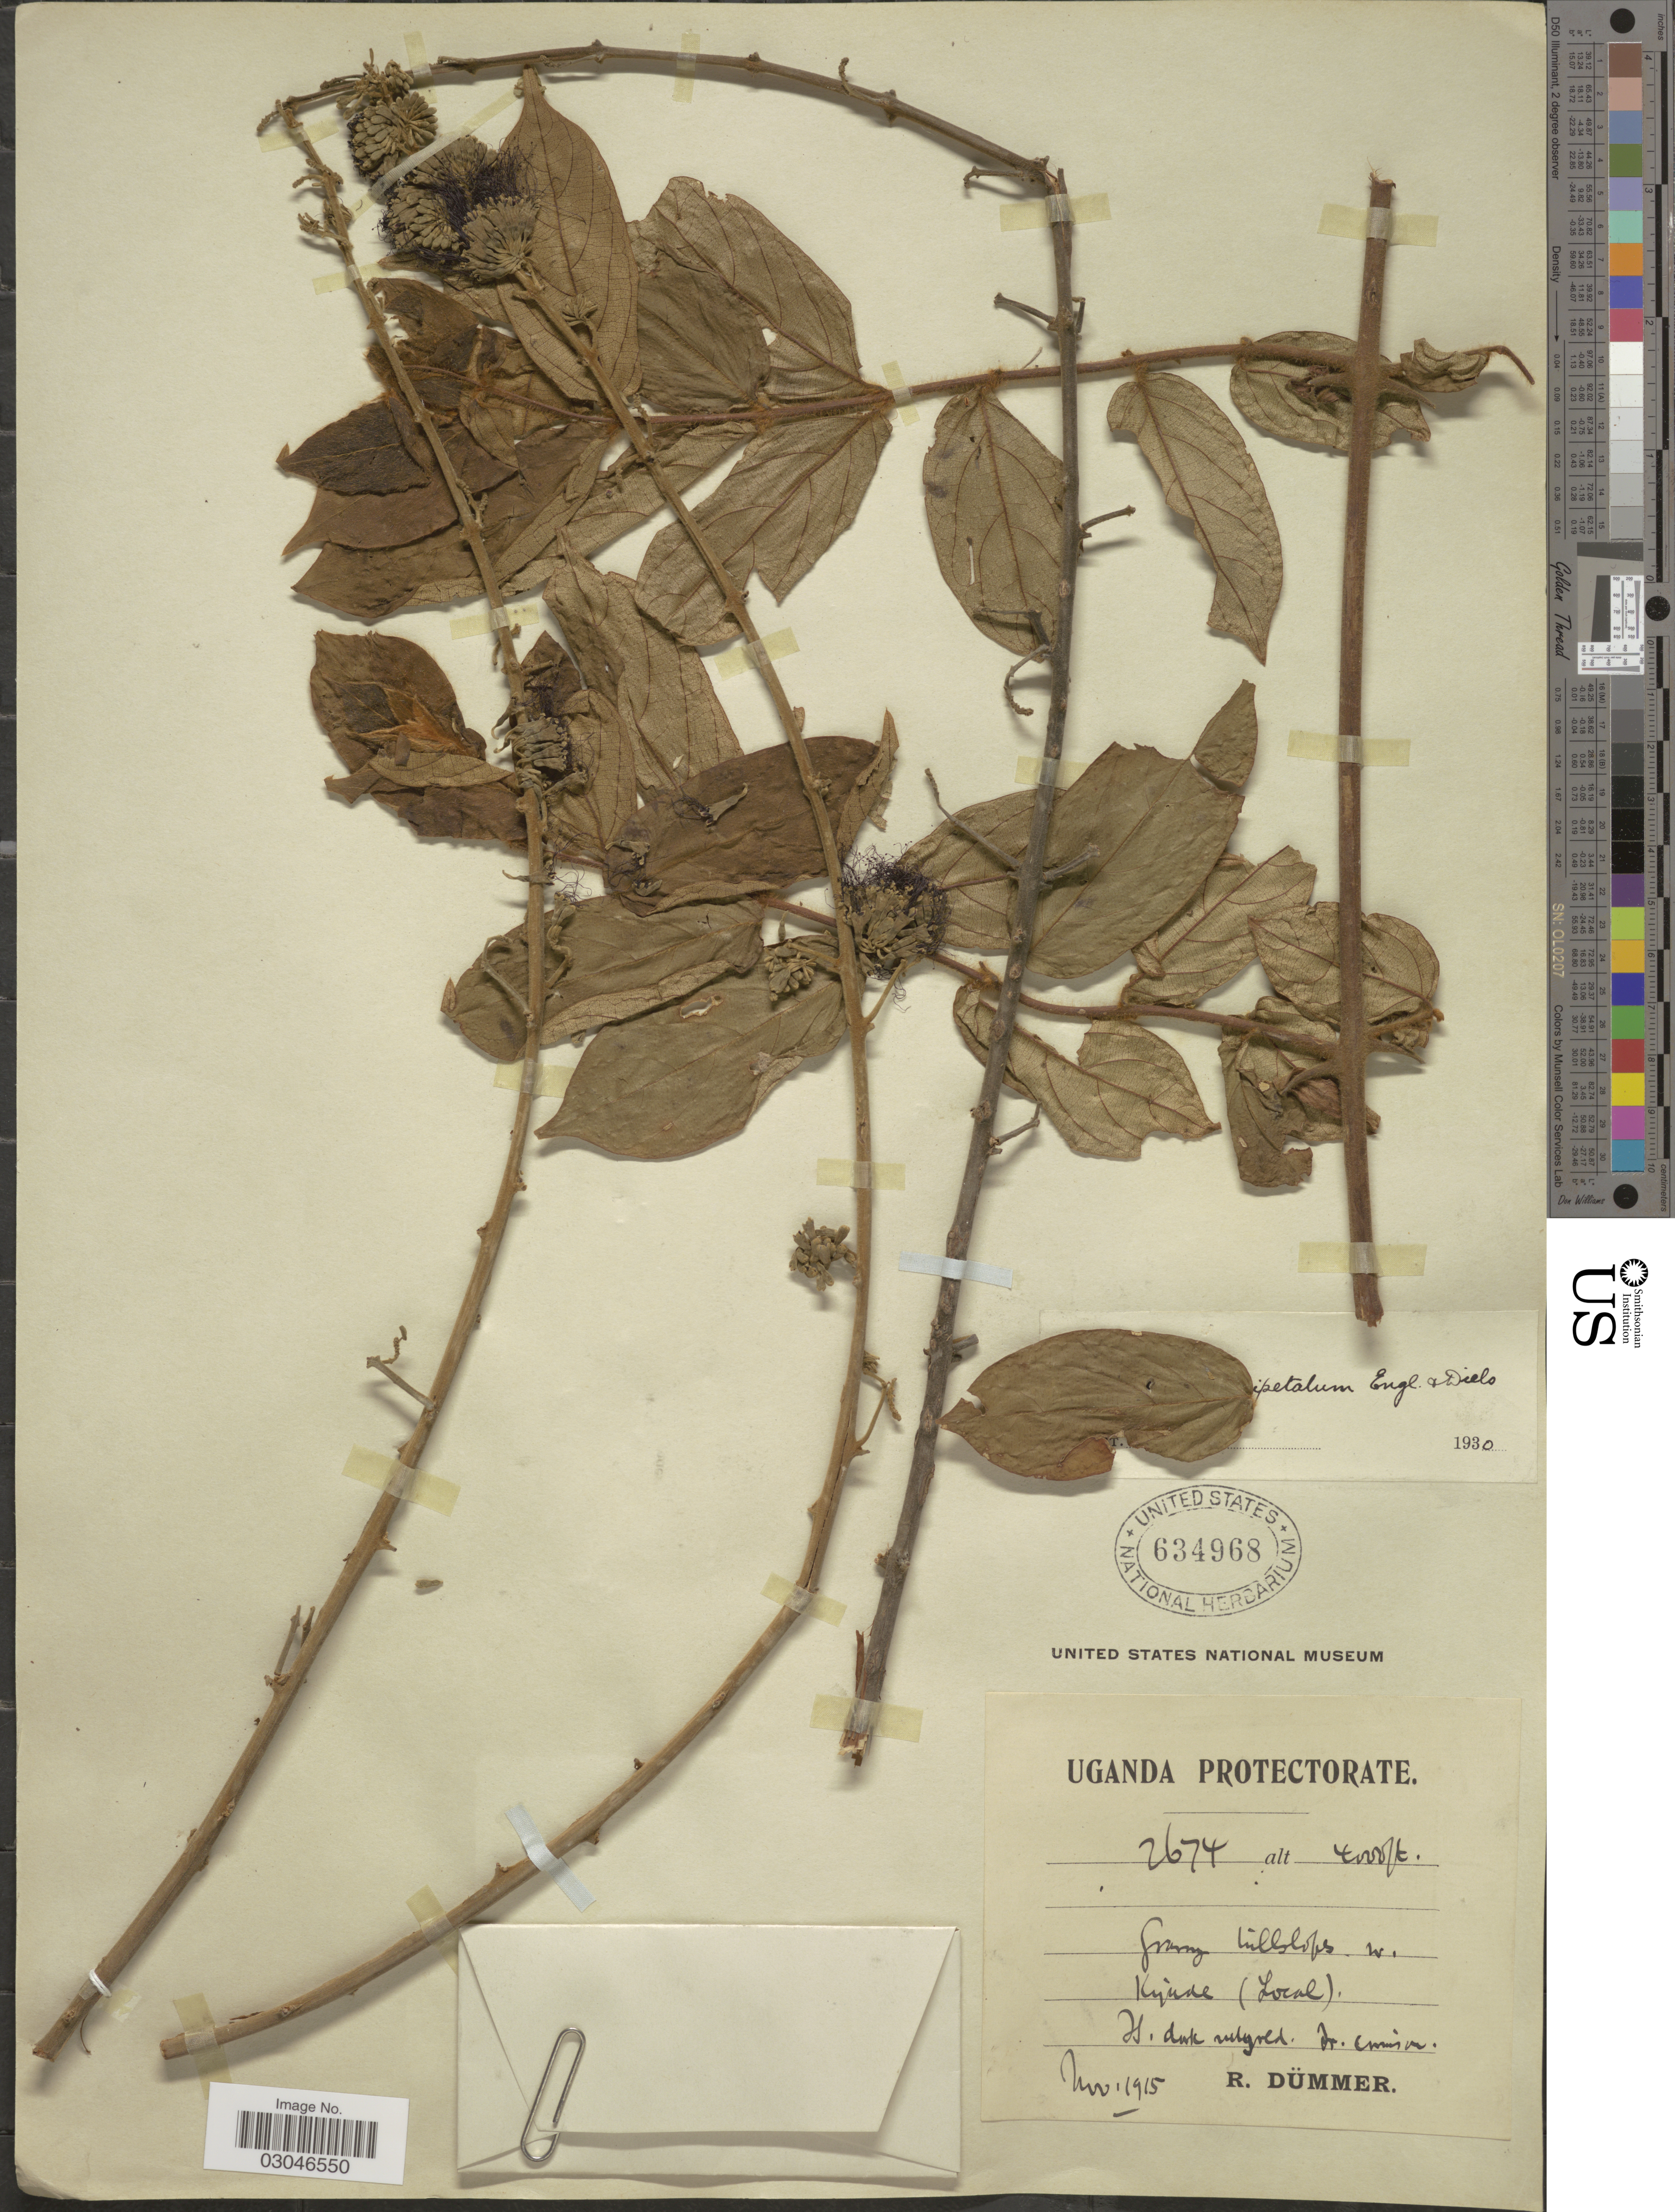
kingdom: Plantae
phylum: Tracheophyta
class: Magnoliopsida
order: Myrtales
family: Combretaceae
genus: Combretum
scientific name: Combretum cinereopetalum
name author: Engl. & Diels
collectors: R. A. Dümmer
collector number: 2674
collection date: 1915-11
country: Uganda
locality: Uganda Protectorate. Kijude.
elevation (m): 1219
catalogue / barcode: US 634968